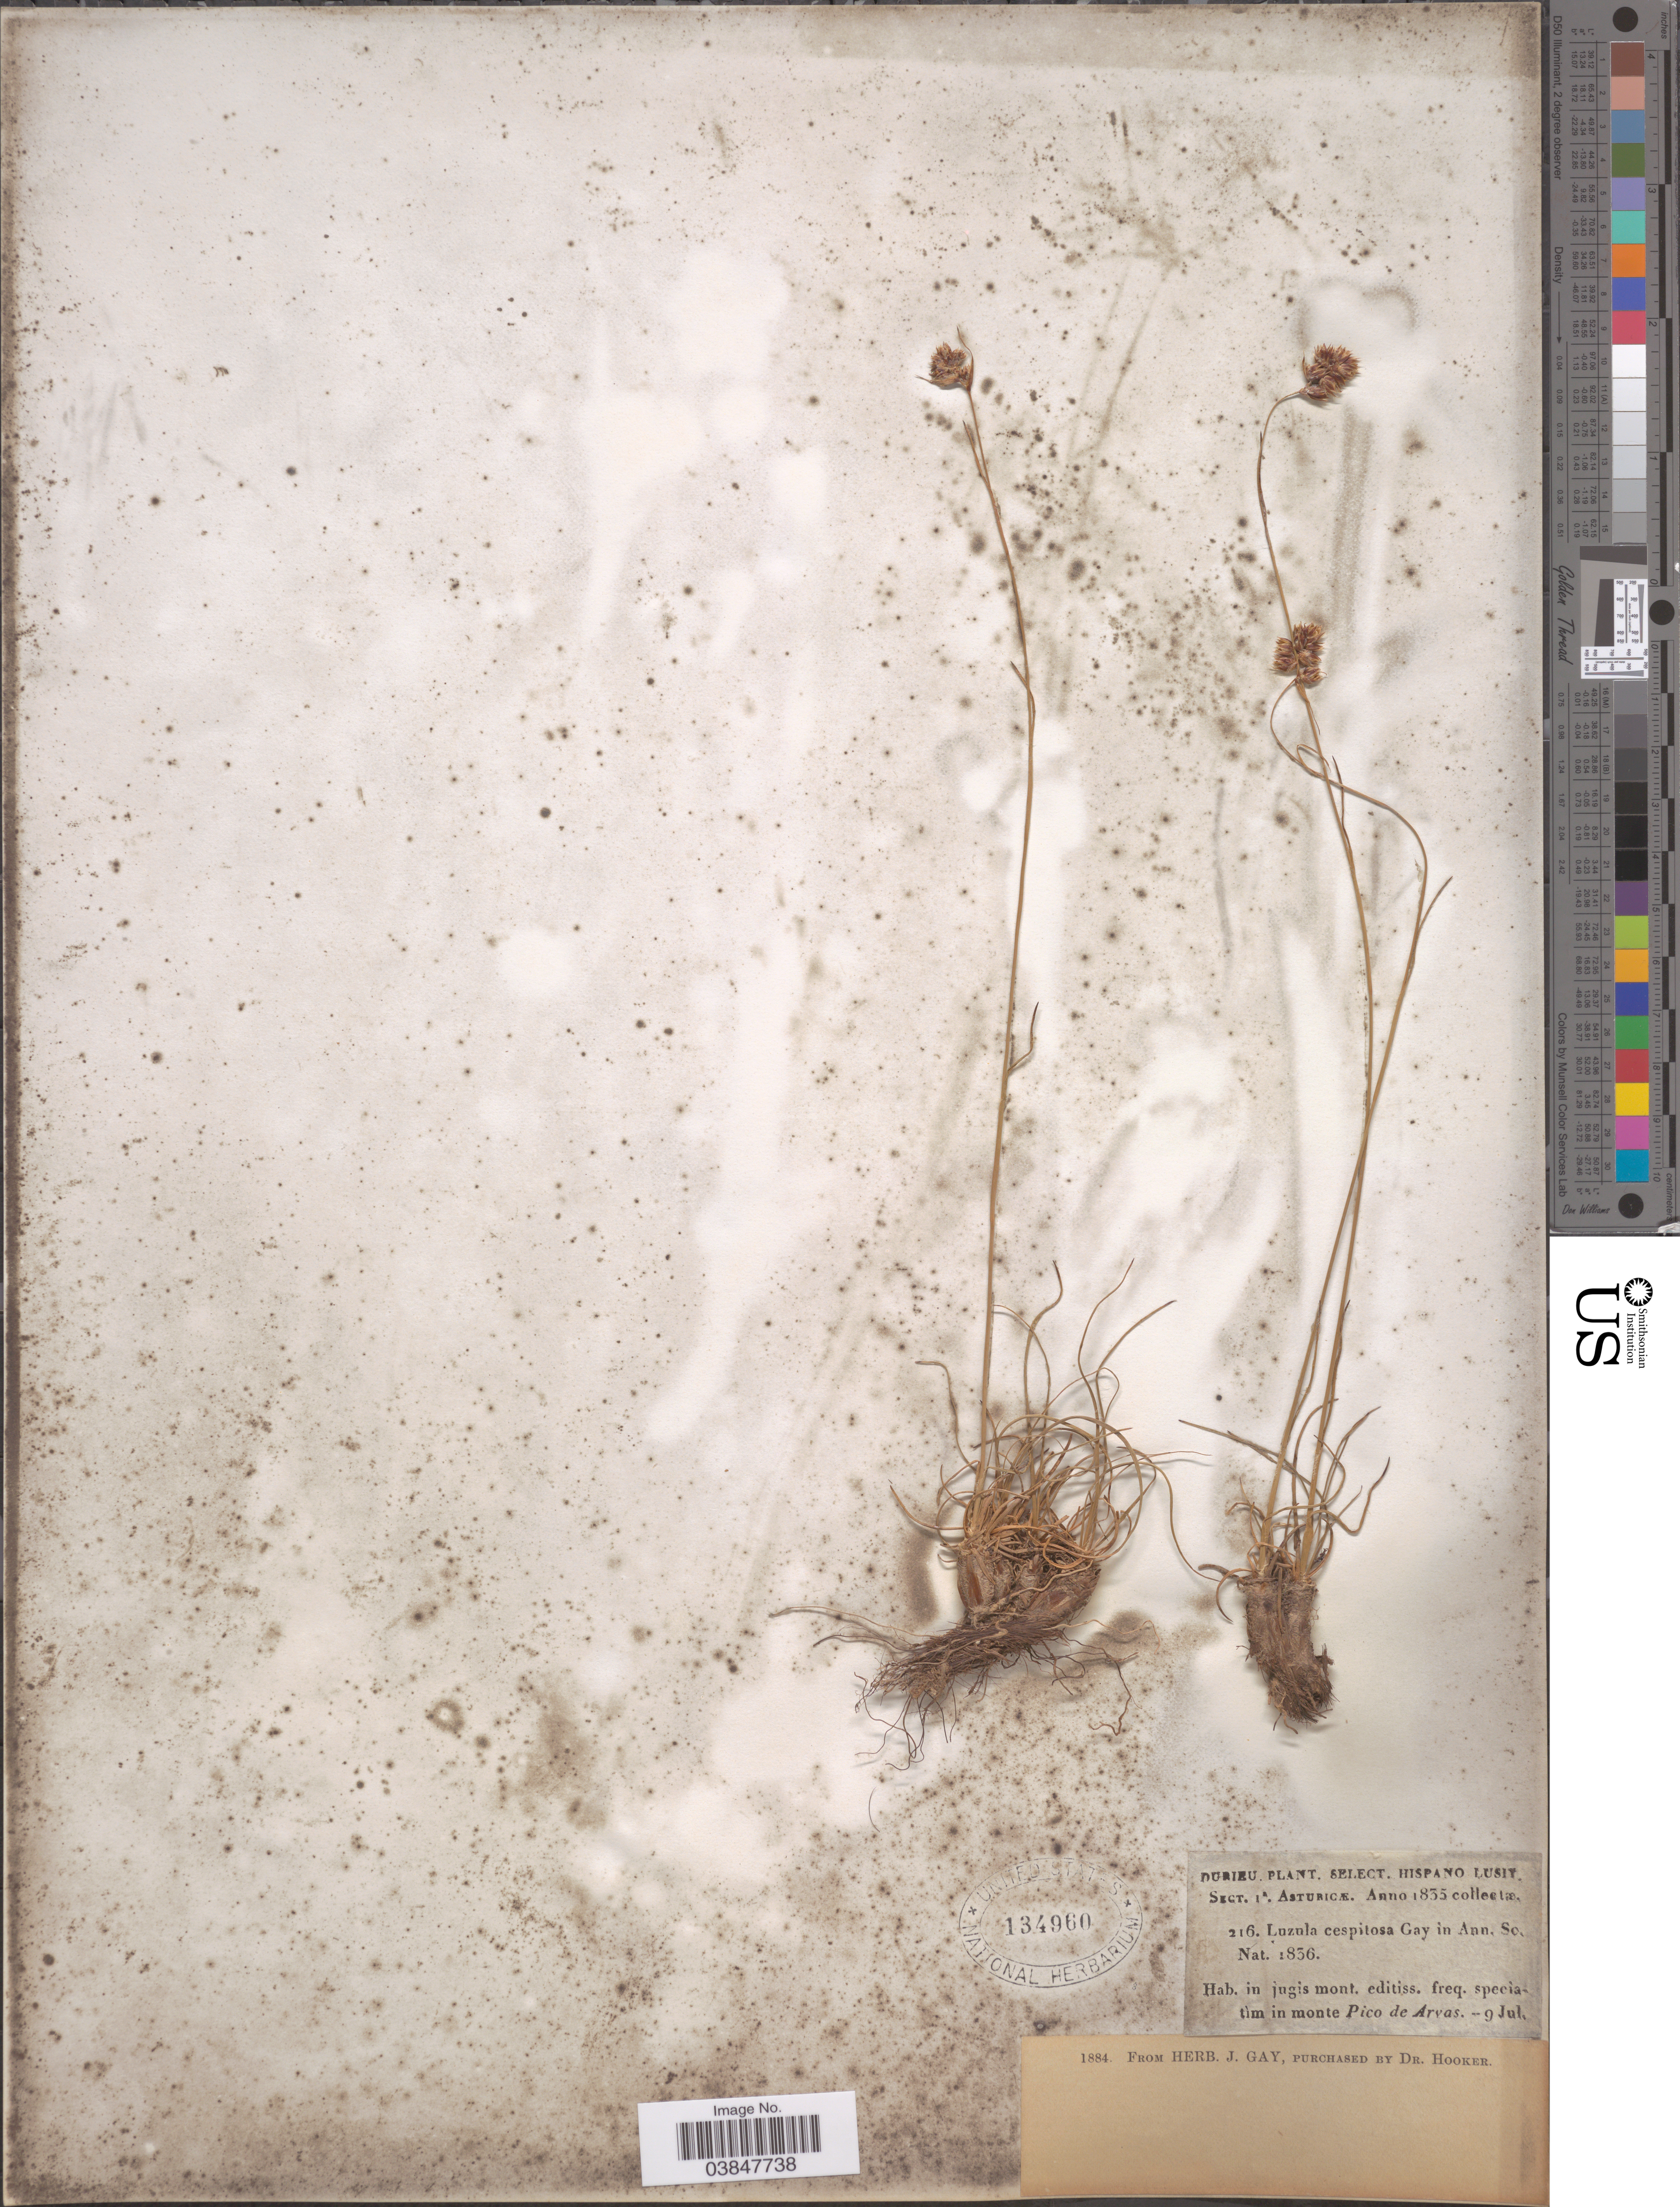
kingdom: Plantae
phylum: Tracheophyta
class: Liliopsida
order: Poales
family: Juncaceae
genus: Luzula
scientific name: Luzula caespitosa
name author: (J. Gay ex E. Mey.) Steud.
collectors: ex herb. J. Gay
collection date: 1835-07-09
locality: In jugis mont. editiss. freq. specialtim in monte Pico de Arvas.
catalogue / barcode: US 134960